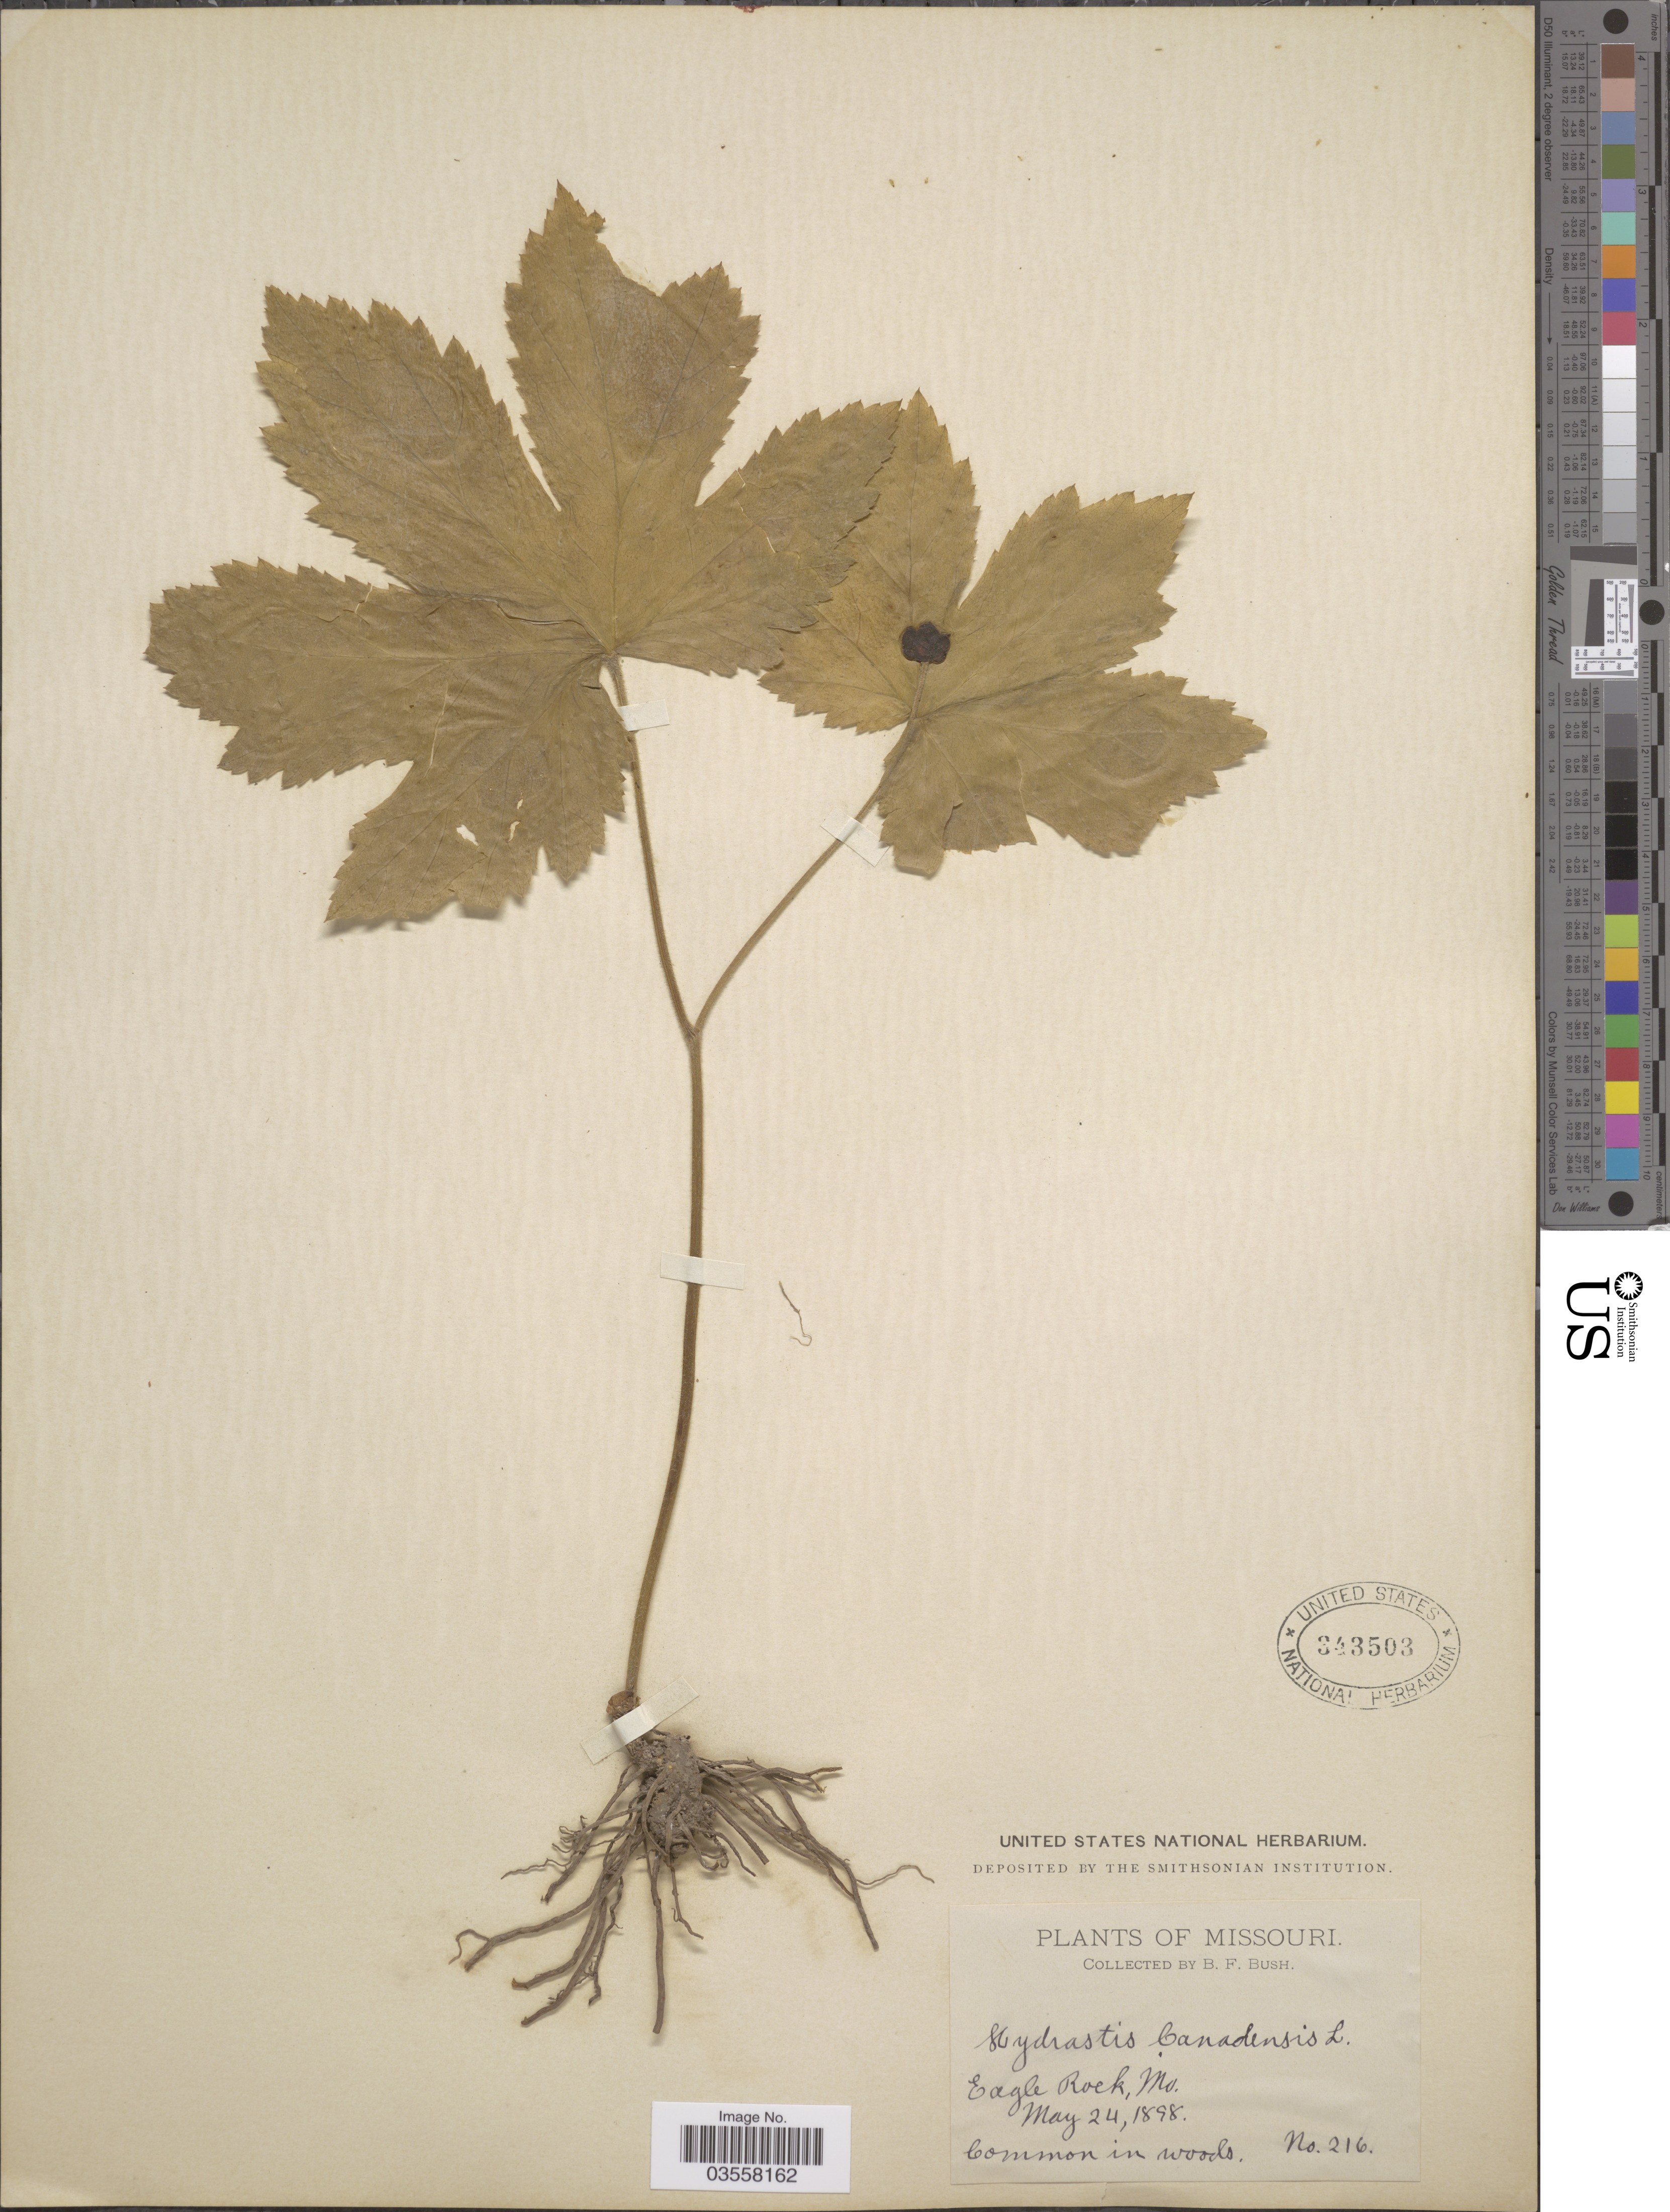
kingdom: Plantae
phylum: Tracheophyta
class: Magnoliopsida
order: Ranunculales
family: Ranunculaceae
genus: Hydrastis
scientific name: Hydrastis canadensis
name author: L.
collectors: B. F. Bush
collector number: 216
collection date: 1898-05-24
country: United States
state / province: Missouri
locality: Eagle Rock.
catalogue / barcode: US 343503